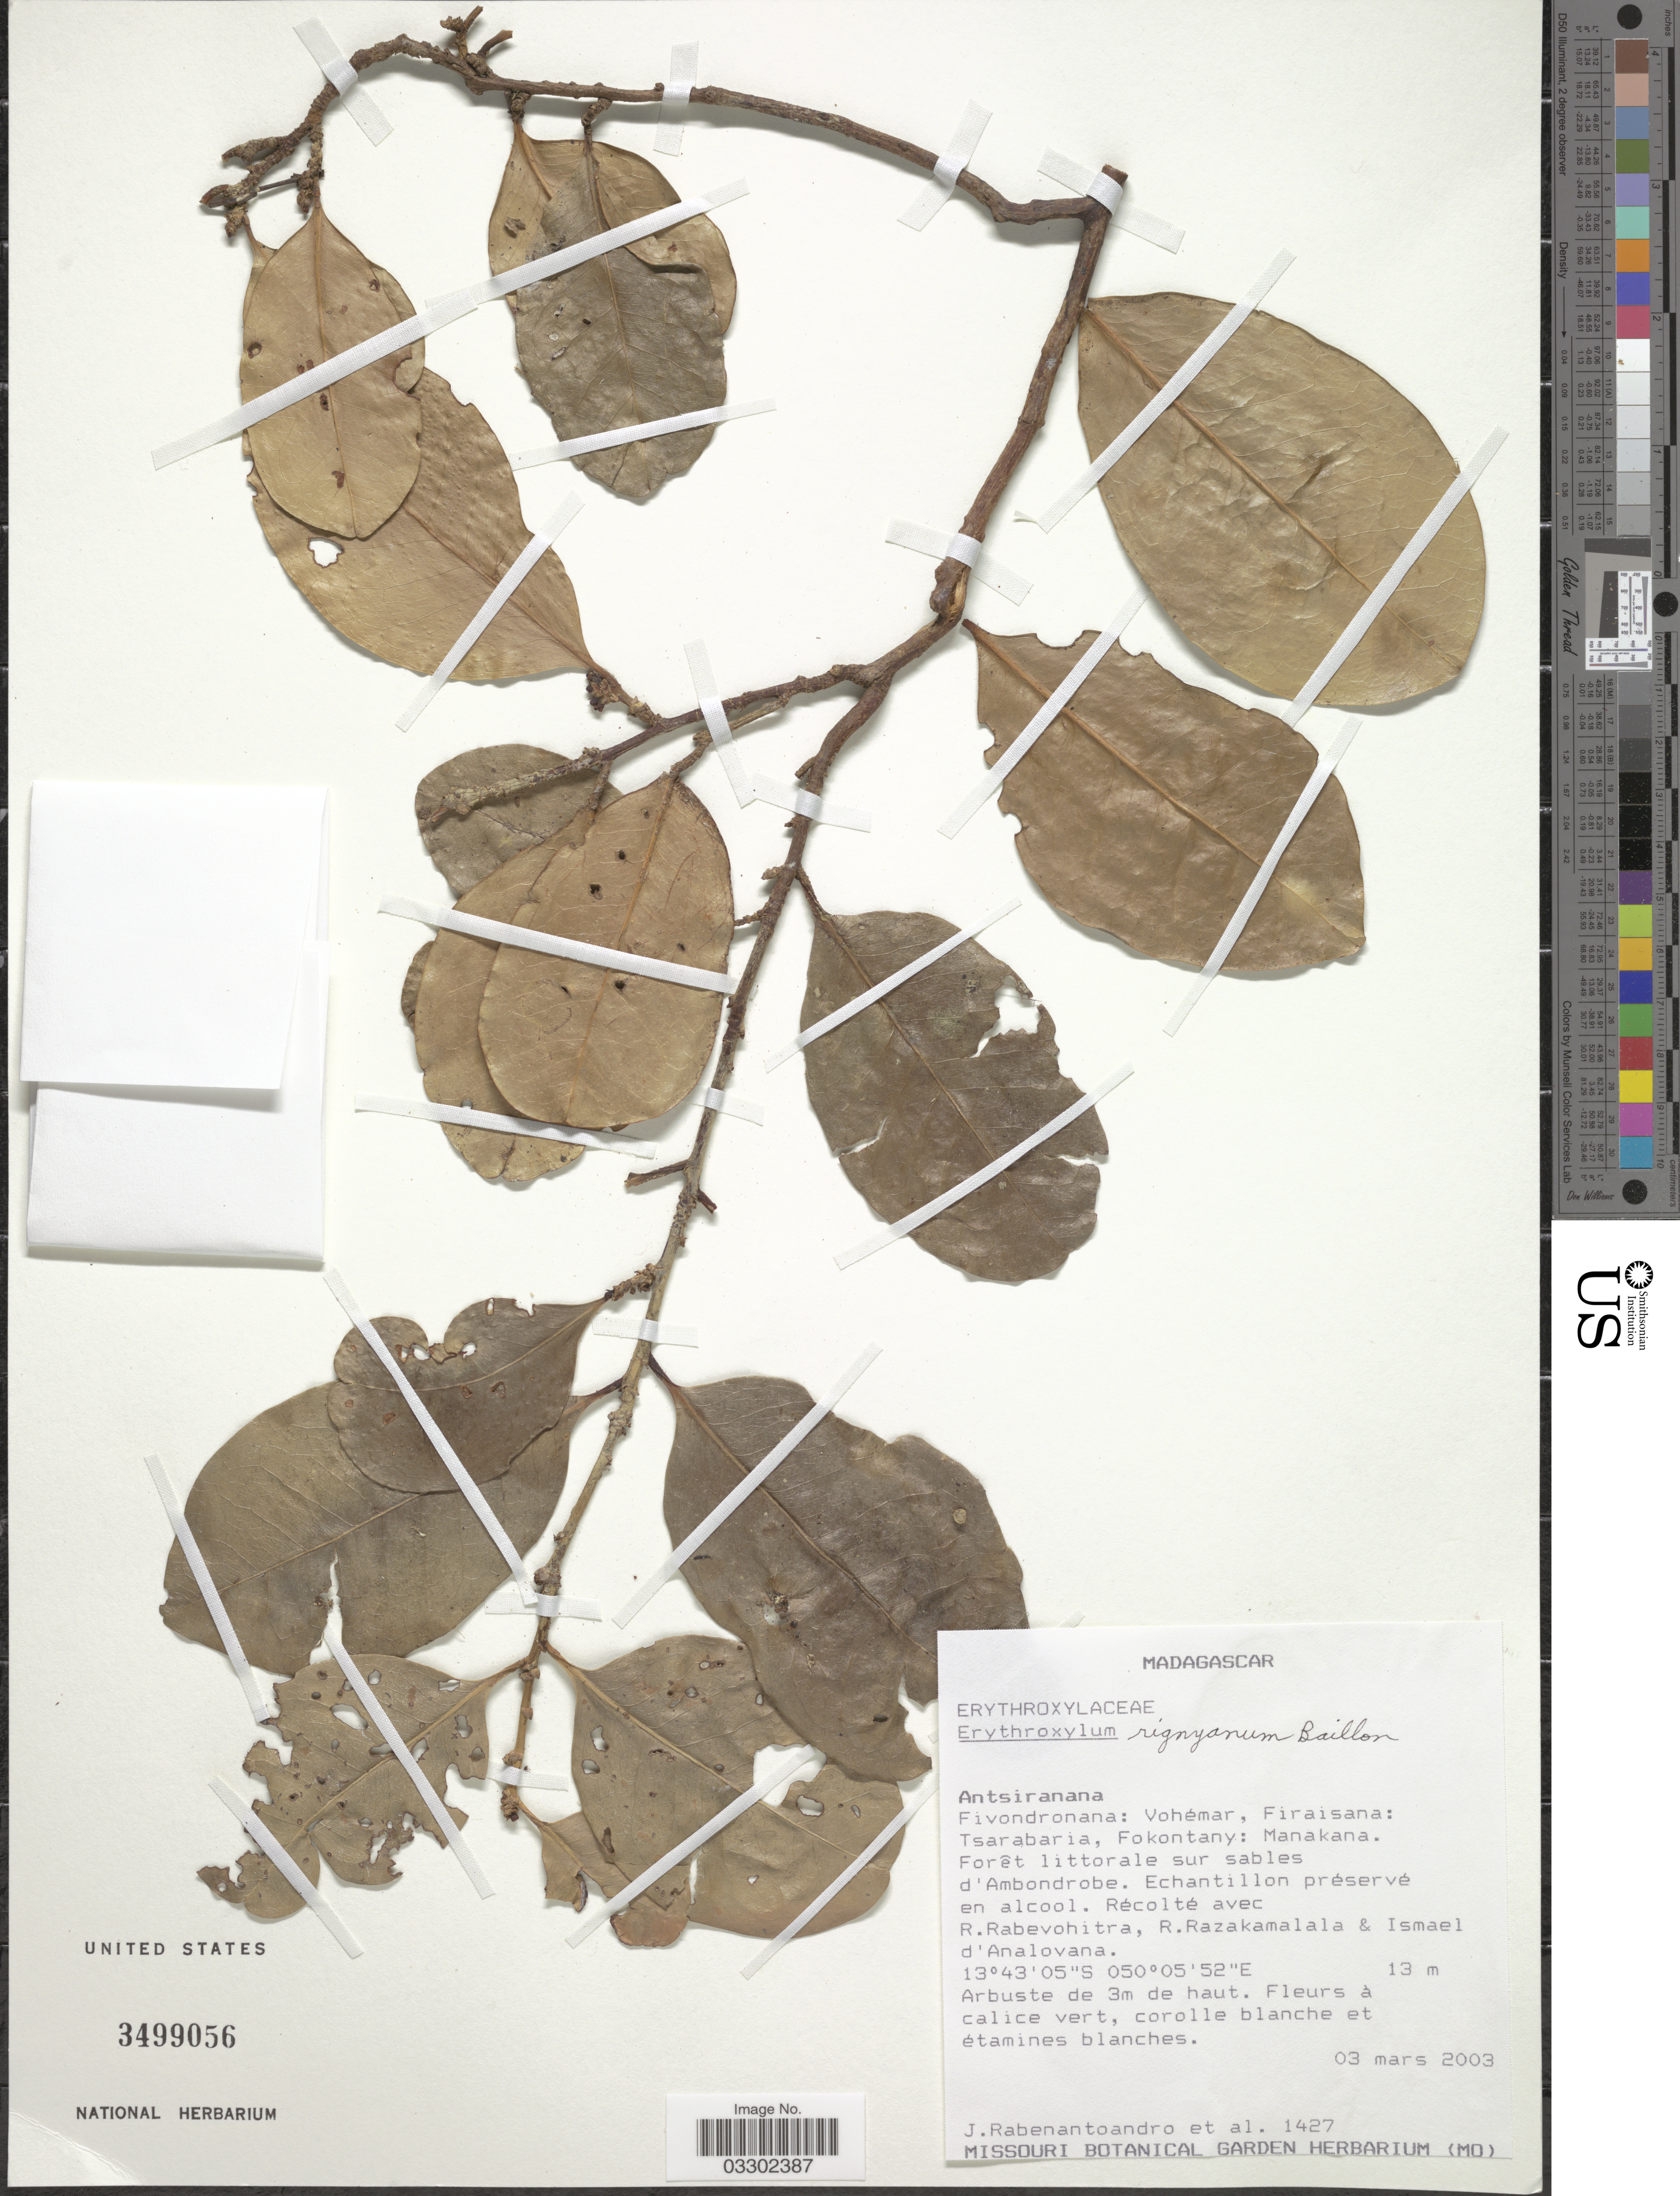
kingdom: Plantae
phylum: Tracheophyta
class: Magnoliopsida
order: Malpighiales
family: Erythroxylaceae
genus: Erythroxylum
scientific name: Erythroxylum rignyanum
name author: Baill.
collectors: J. Rabenantoandro, R. Rabevohitra, R. Razakamalala & I. D'Analovana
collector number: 1427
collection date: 2003-03-03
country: Madagascar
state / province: Sava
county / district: Vohémar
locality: Fivondronana: Vohémar, Firaisana: Tsarabaria, Fokontany: Manakana. Forêt littorale sur sables d'Ambondrobe.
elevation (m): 13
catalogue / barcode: US 3499056